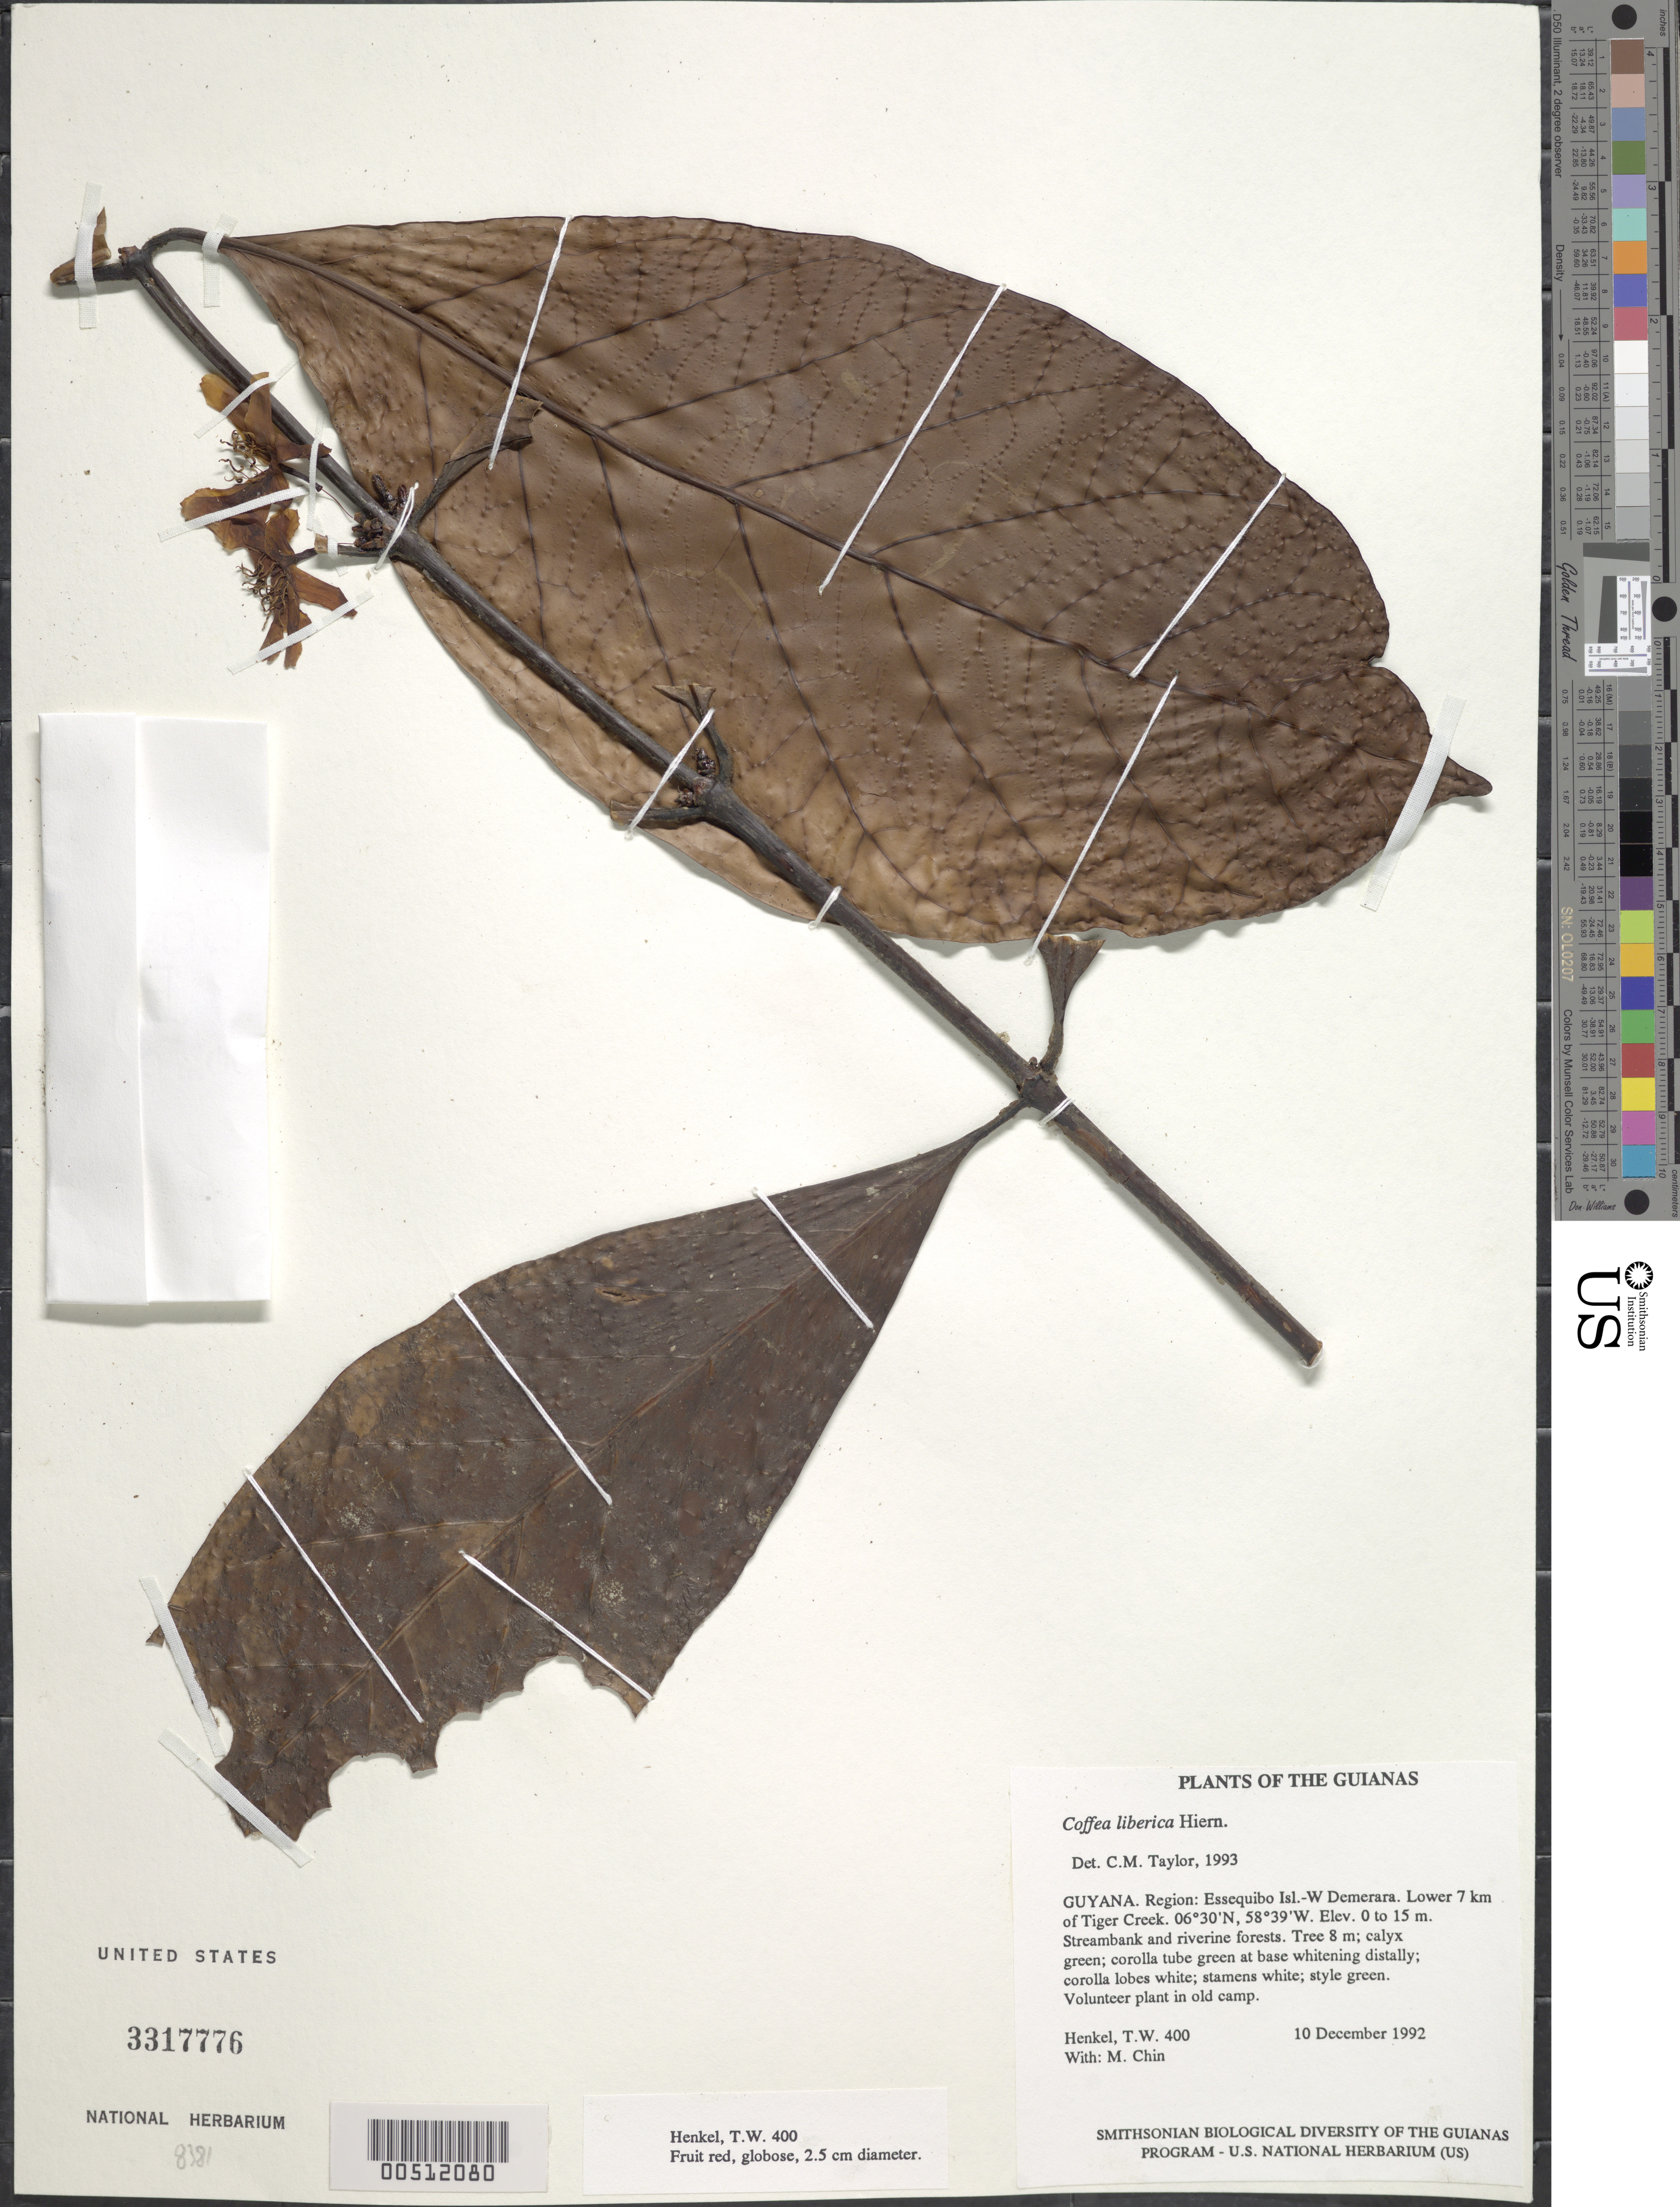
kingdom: Plantae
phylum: Tracheophyta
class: Magnoliopsida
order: Gentianales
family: Rubiaceae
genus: Coffea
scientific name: Coffea liberica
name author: Hiern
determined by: Taylor, Charlotte M.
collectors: T. Henkel & M. Chin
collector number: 400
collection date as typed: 10 December 1992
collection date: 1992-12-10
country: Guyana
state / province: Essequibo Isl-W. Demerara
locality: Lower 7 km of Tiger Creek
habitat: Streambank and riverine forests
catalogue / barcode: US 3317776